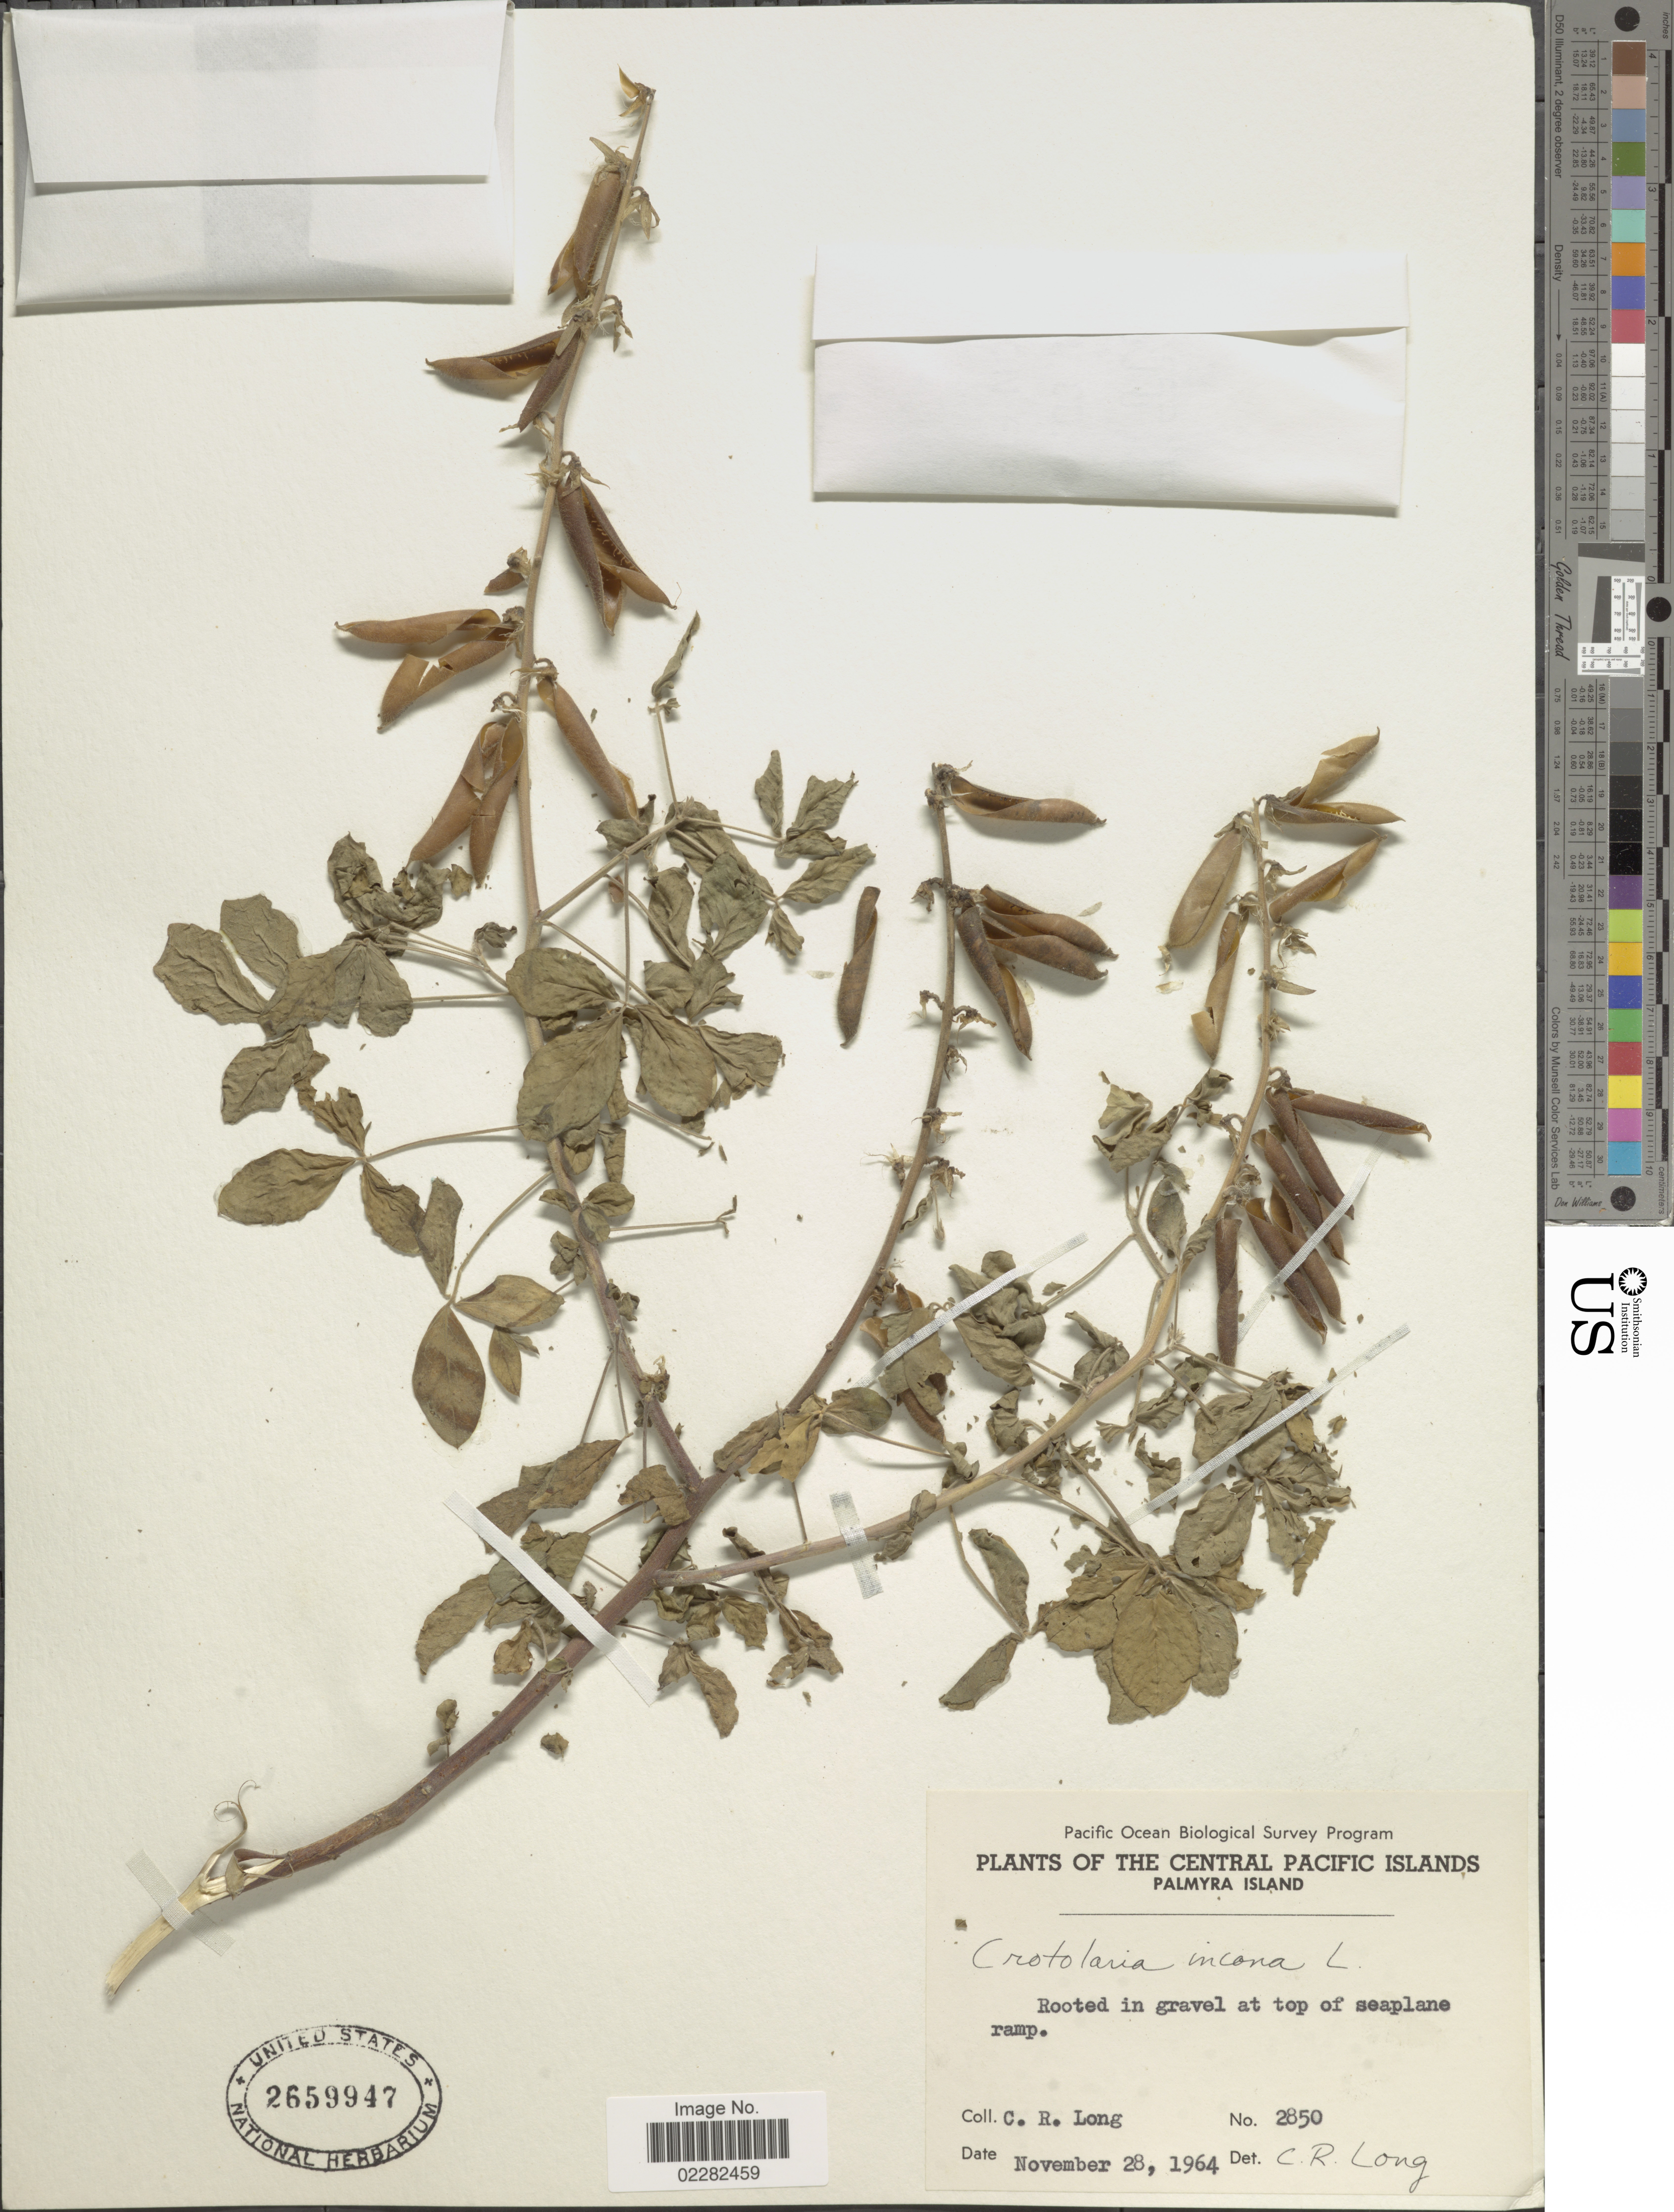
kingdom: Plantae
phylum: Tracheophyta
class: Magnoliopsida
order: Fabales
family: Fabaceae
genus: Crotalaria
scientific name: Crotalaria incana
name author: L.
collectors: C. R. Long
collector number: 2850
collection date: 1964-11-28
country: U.S. Administered Pacific Islands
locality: Central Pacific Islands, Palmyra Island, at top of seaplane ramp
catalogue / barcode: US 2659947